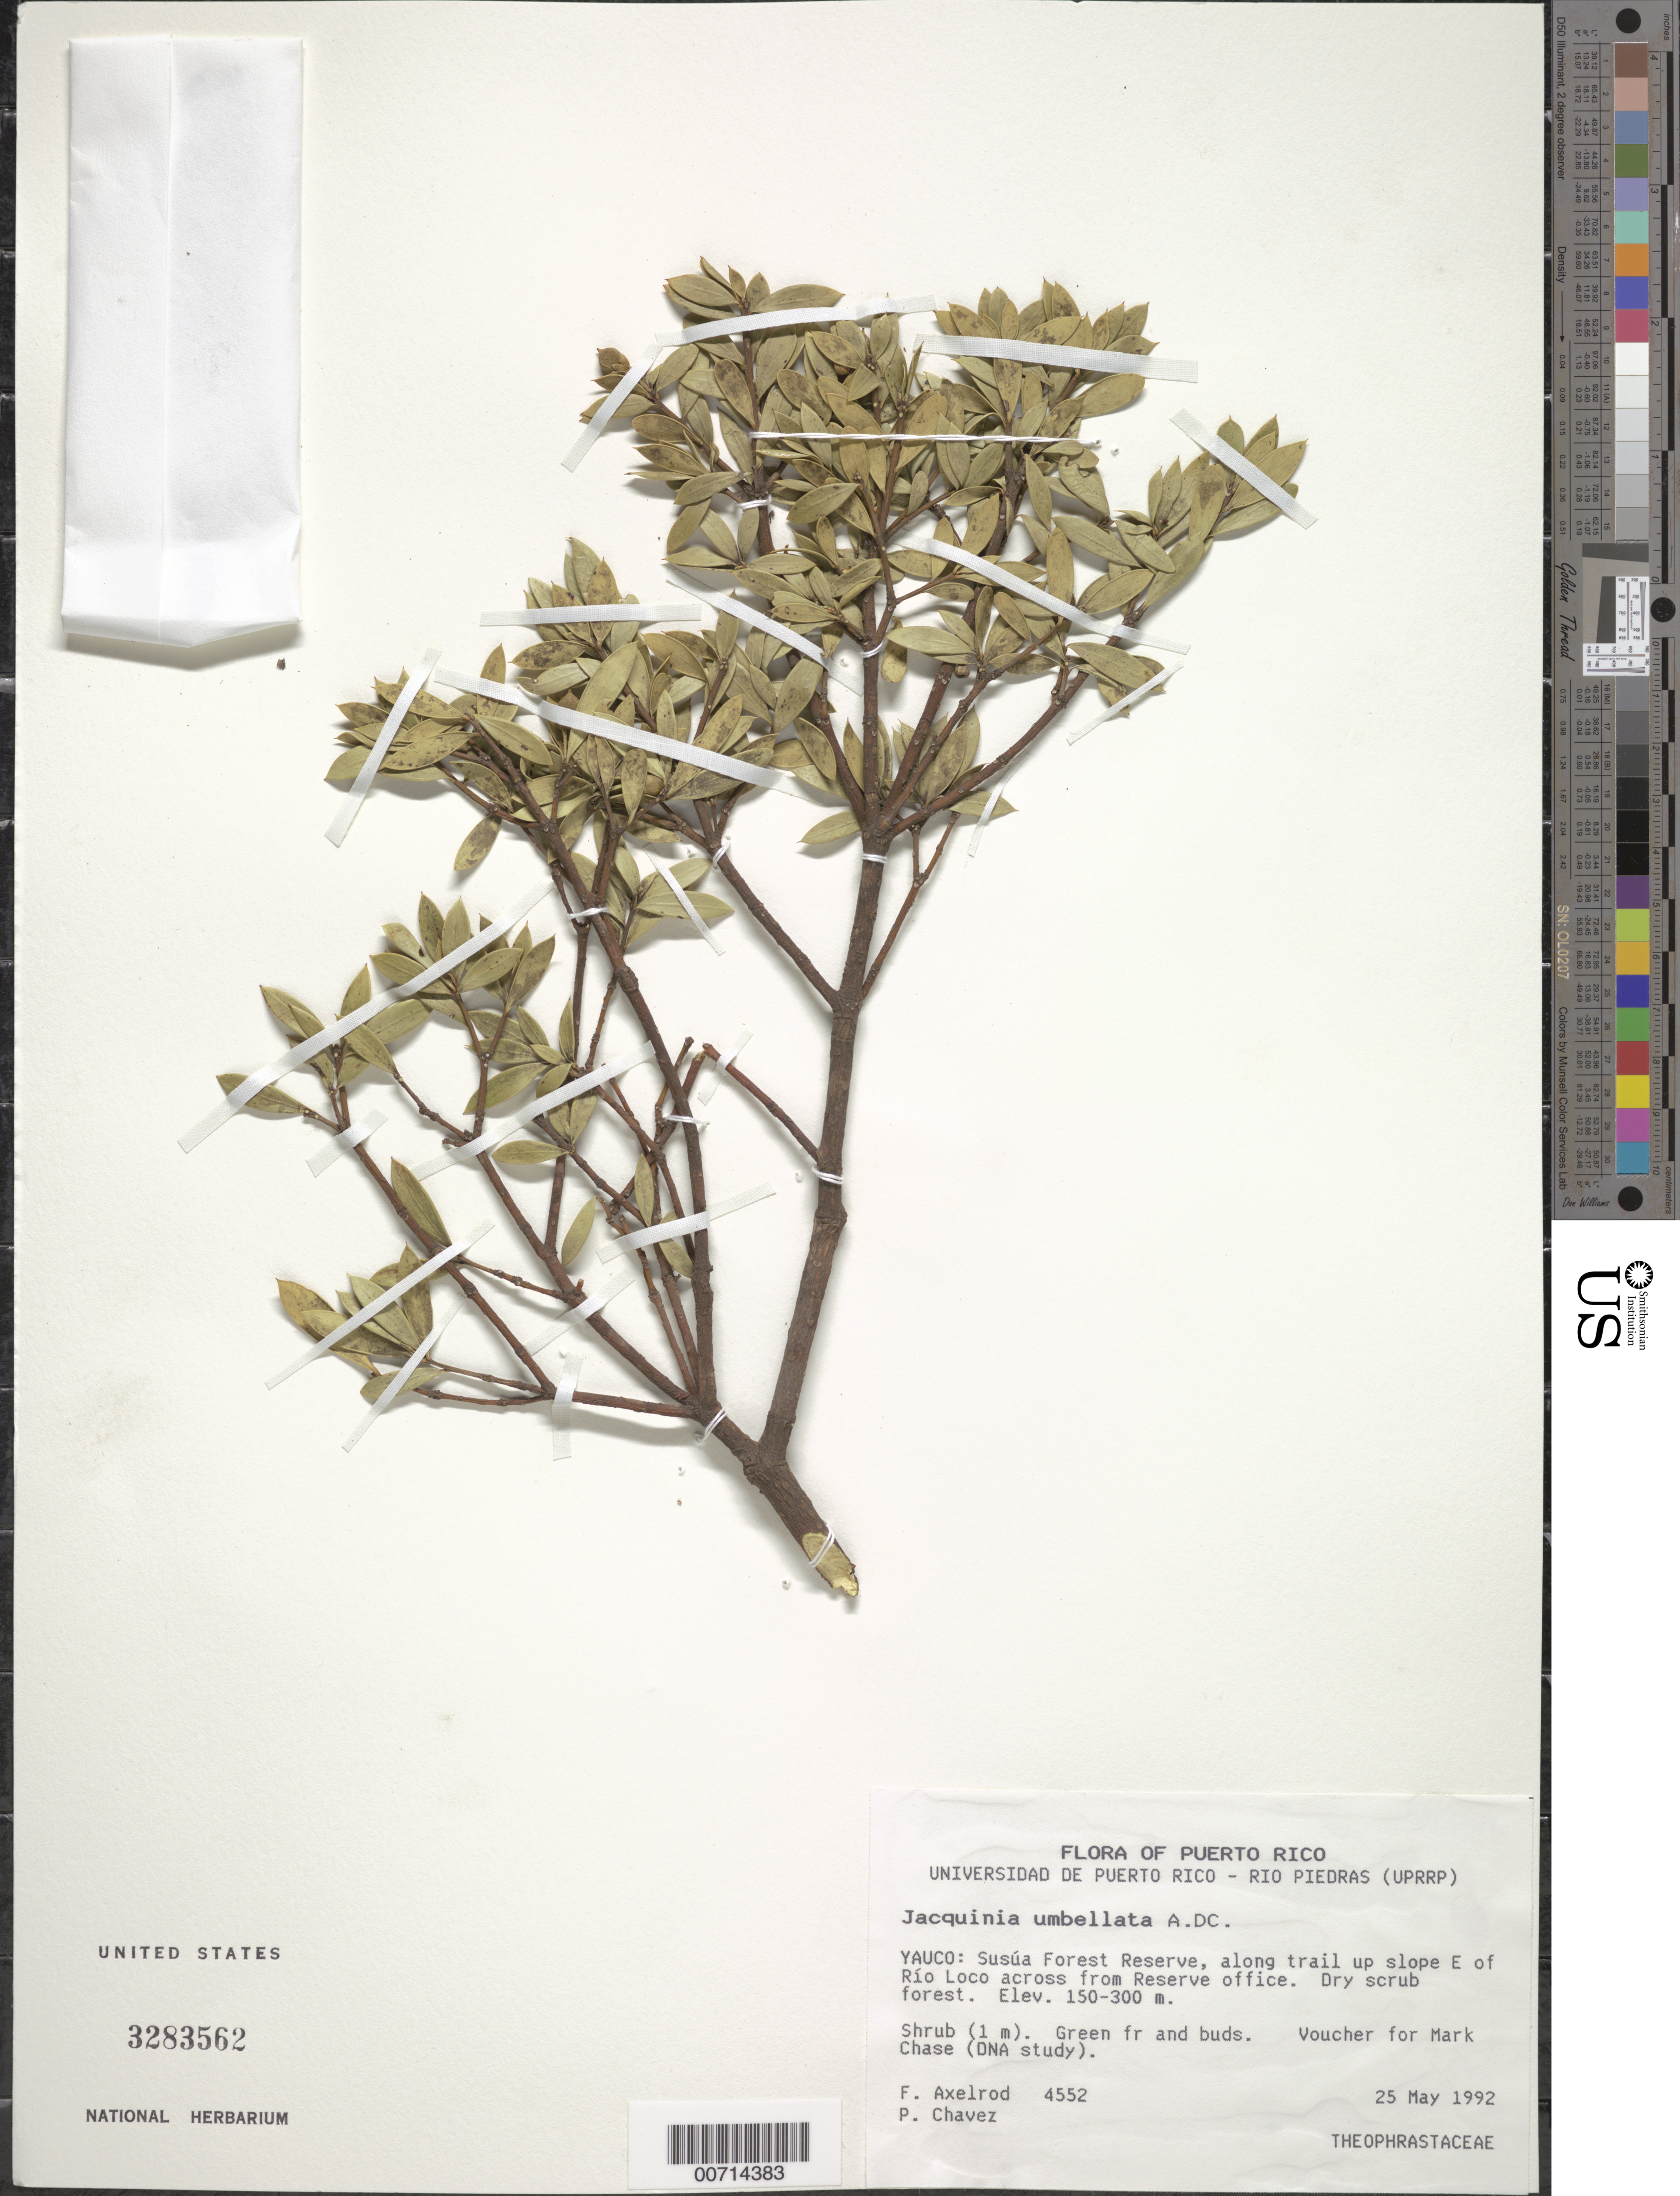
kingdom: Plantae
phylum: Tracheophyta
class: Magnoliopsida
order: Ericales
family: Primulaceae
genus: Jacquinia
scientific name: Jacquinia umbellata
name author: A. DC.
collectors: F. S. Axelrod & P. Chavez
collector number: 4552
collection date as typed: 25 May 1992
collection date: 1992-05-25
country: Puerto Rico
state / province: Yauco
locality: Yauco: Susúa Forest Reserve, trail N along E bank of Río Loco across from reserve office.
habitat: Dry scrub forest.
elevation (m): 150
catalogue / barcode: US 3283562